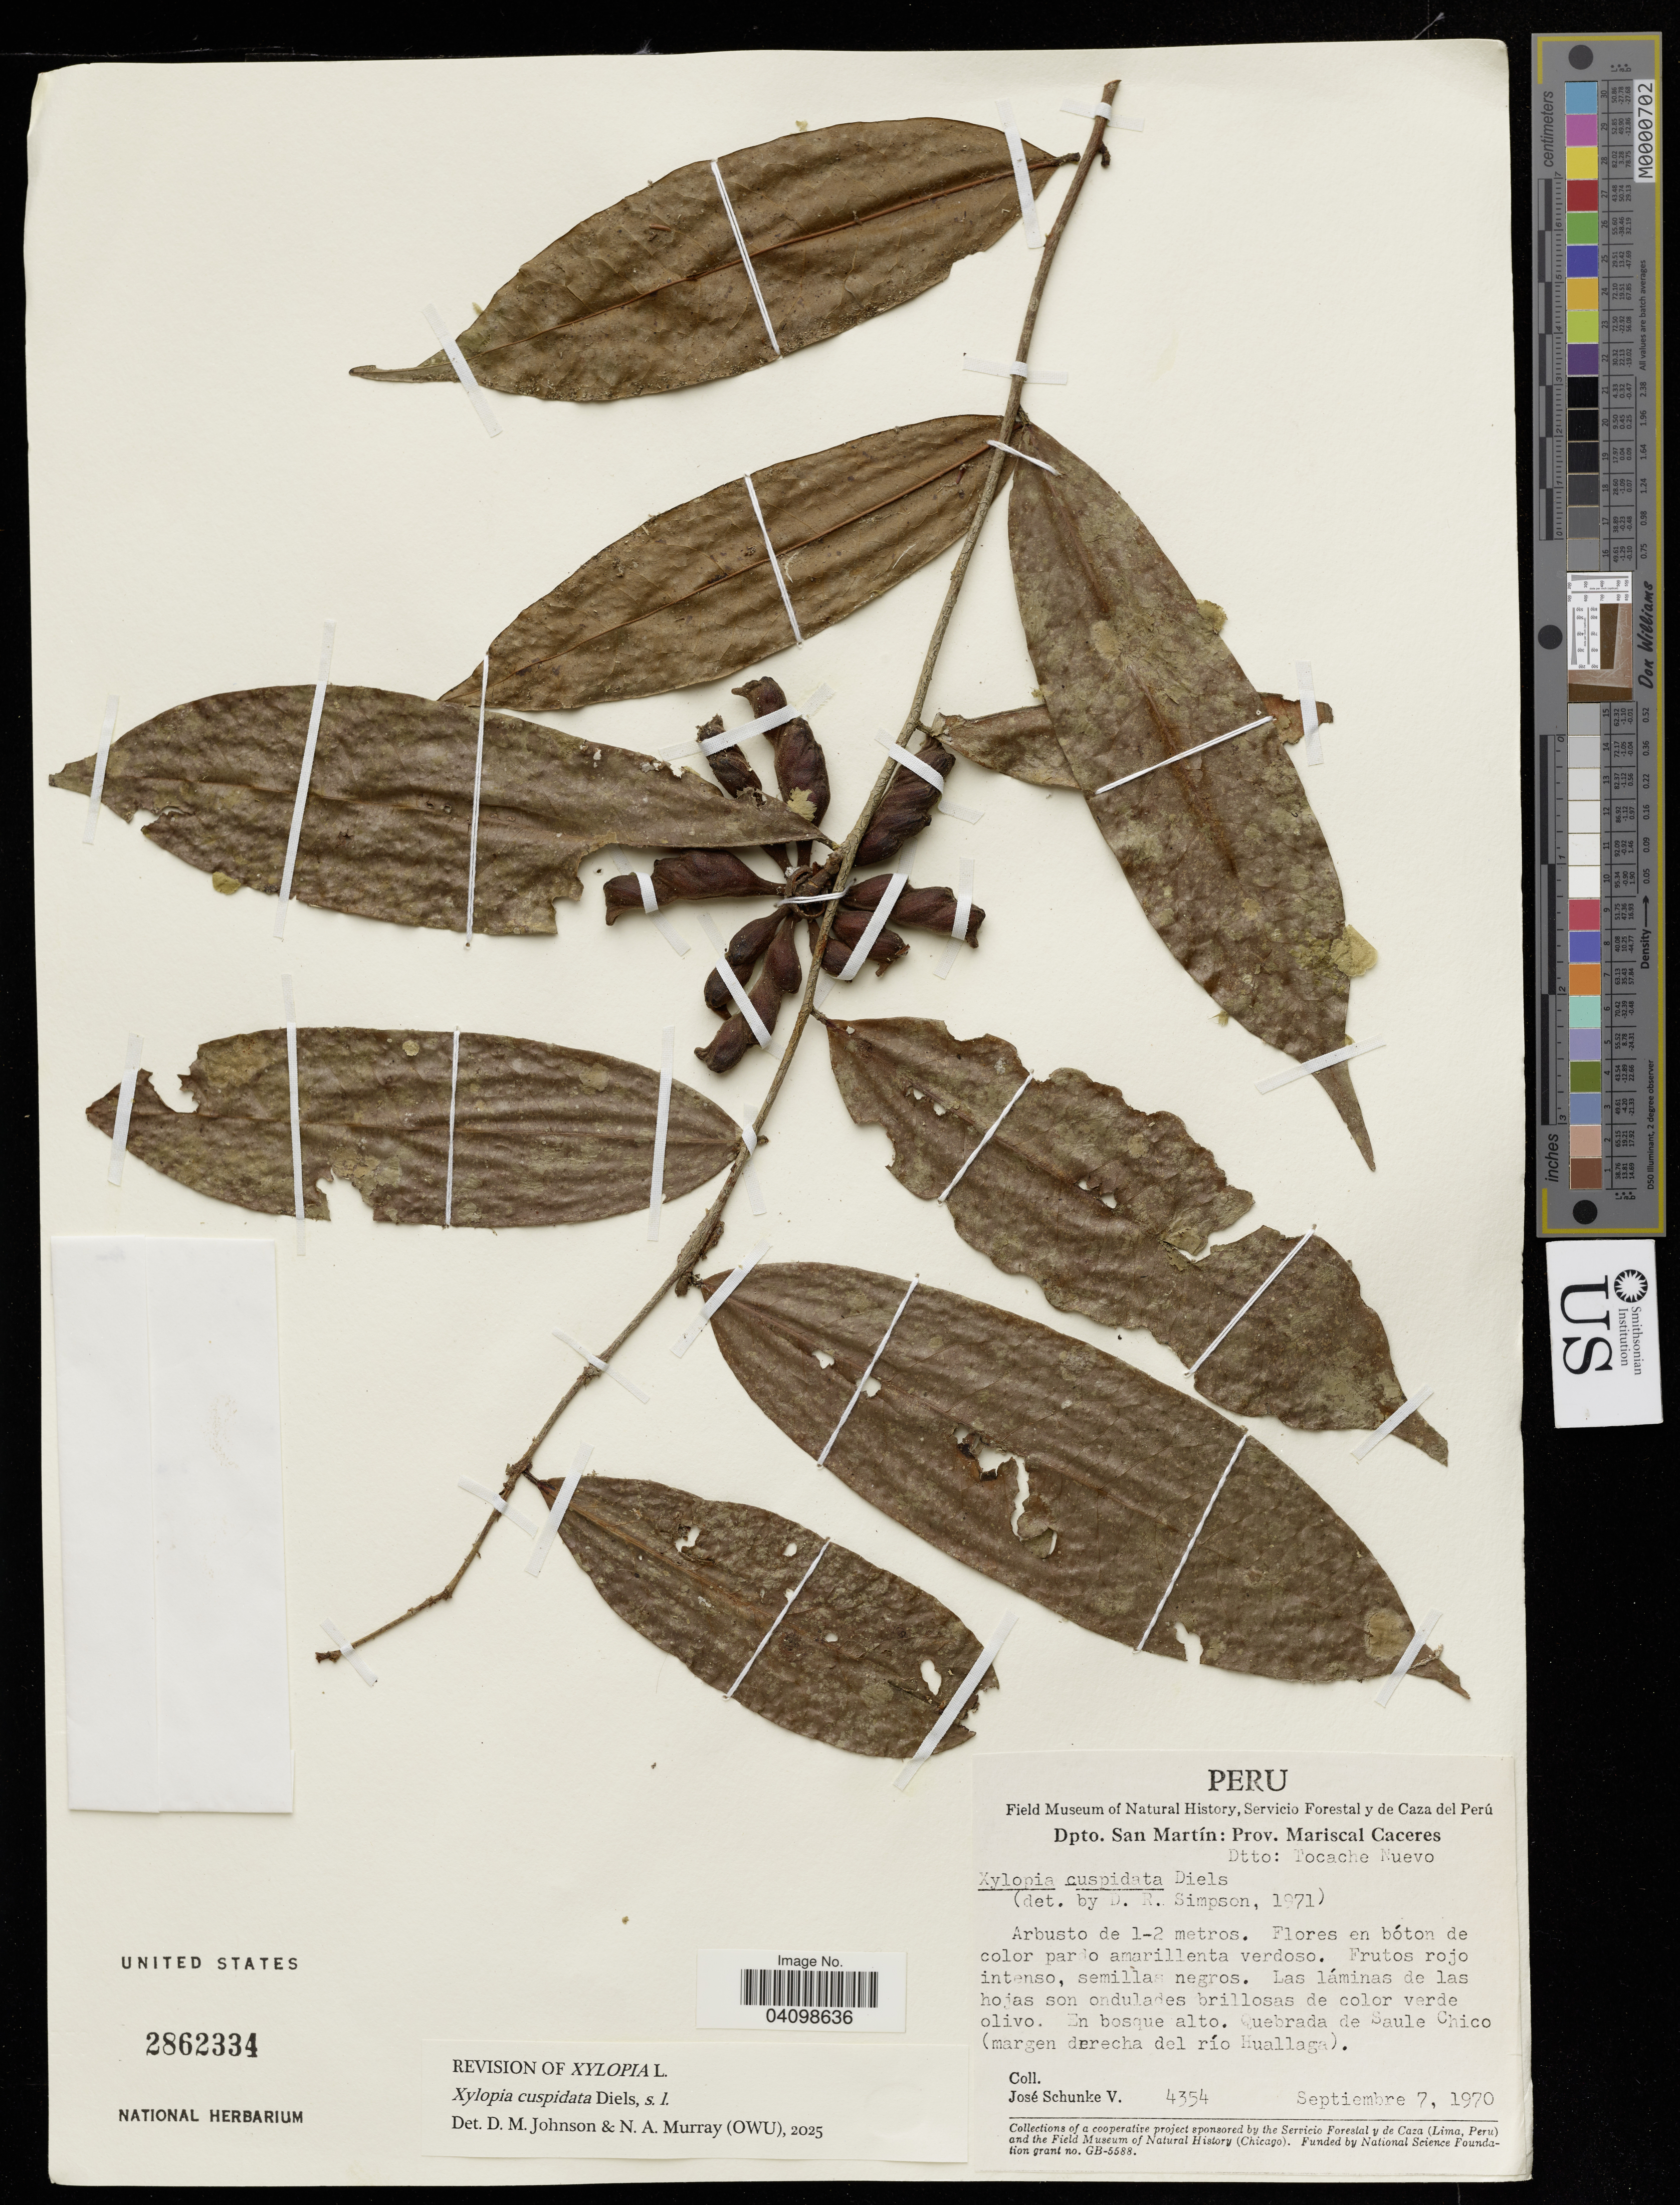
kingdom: Plantae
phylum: Tracheophyta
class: Magnoliopsida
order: Magnoliales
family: Annonaceae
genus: Xylopia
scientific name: Xylopia cuspidata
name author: Diels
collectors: J. Schunke Vigo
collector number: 4354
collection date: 1970-09-07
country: Peru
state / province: San Martin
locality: Prov. Mariscal Caceres. Dtto: Tocache Nuevo. Quebrada de Saule Chico (margen derecha del río Huallaga).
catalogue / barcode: US 2862334